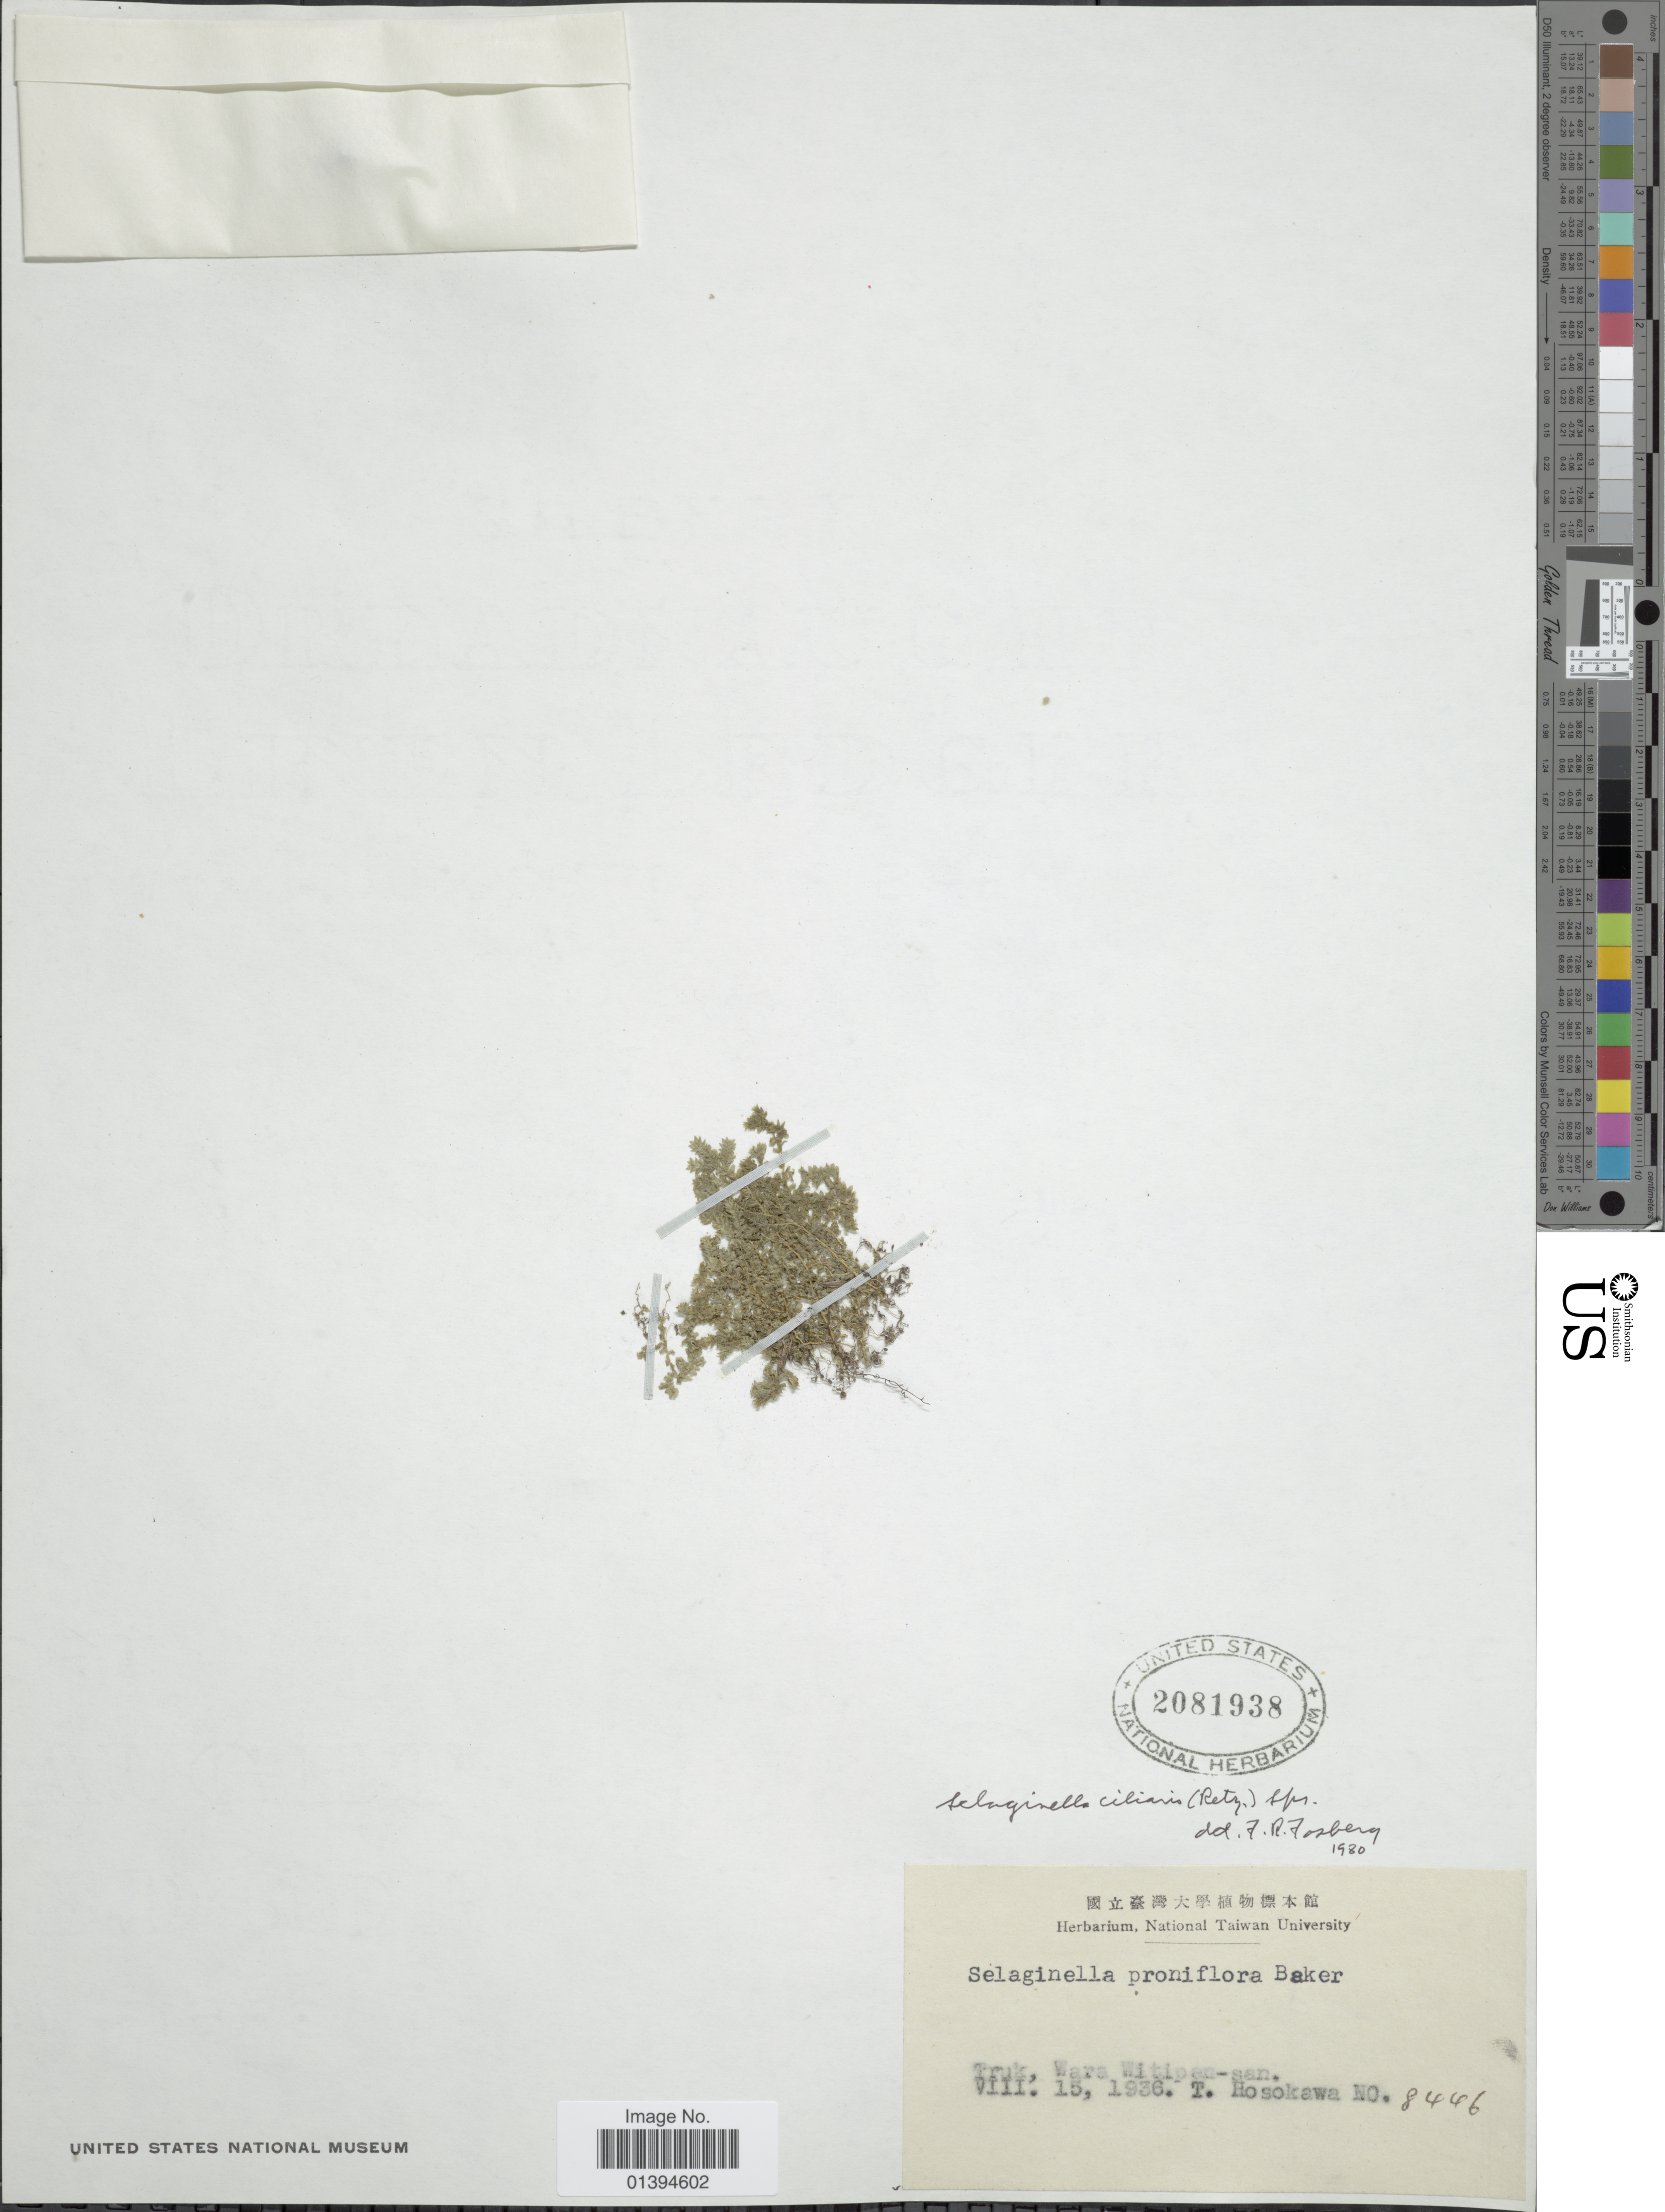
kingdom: Plantae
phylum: Tracheophyta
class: Lycopodiopsida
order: Selaginellales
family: Selaginellaceae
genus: Selaginella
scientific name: Selaginella ciliaris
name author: (Retz.) Spring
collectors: T. Hosokawa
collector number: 8446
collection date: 1936-08-15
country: Micronesia, Federated States of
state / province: Truk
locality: Wara Witipen-san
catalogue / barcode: US 2081938